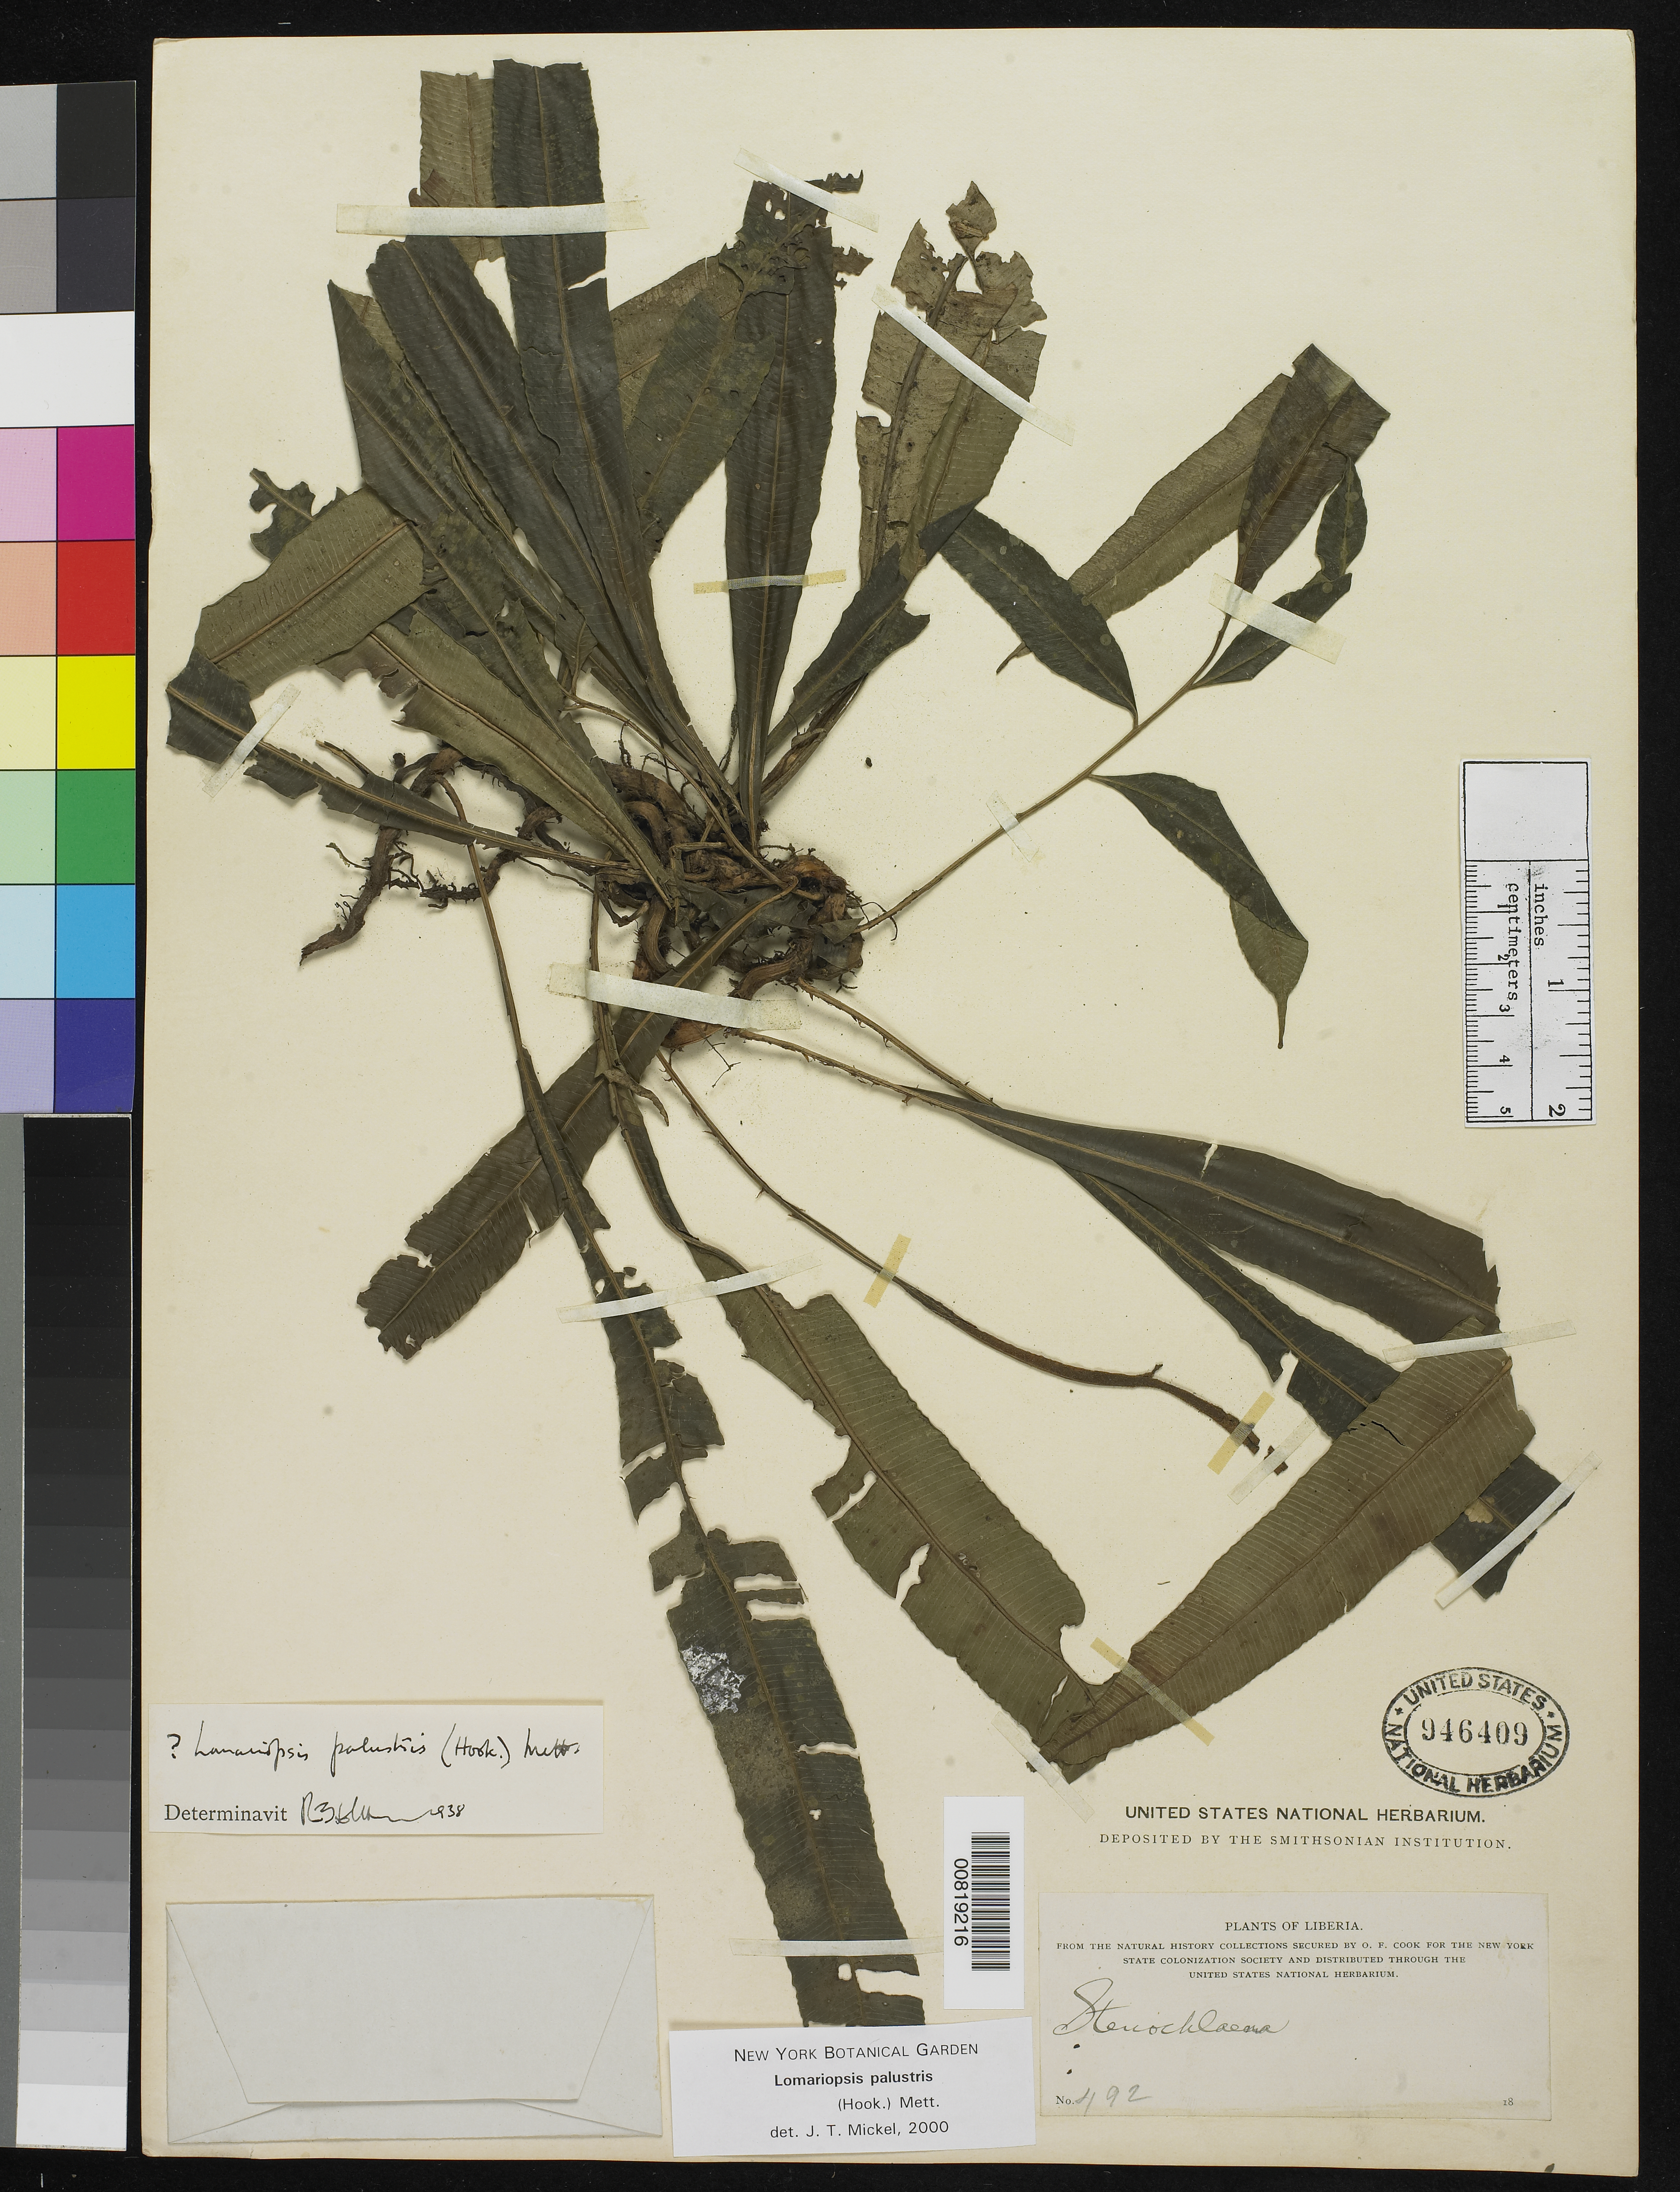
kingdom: Plantae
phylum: Tracheophyta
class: Polypodiopsida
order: Polypodiales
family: Lomariopsidaceae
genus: Lomariopsis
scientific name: Lomariopsis palustris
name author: (Hook.) Mett.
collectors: O. F. Cook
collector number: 492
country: Liberia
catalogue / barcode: US 946409